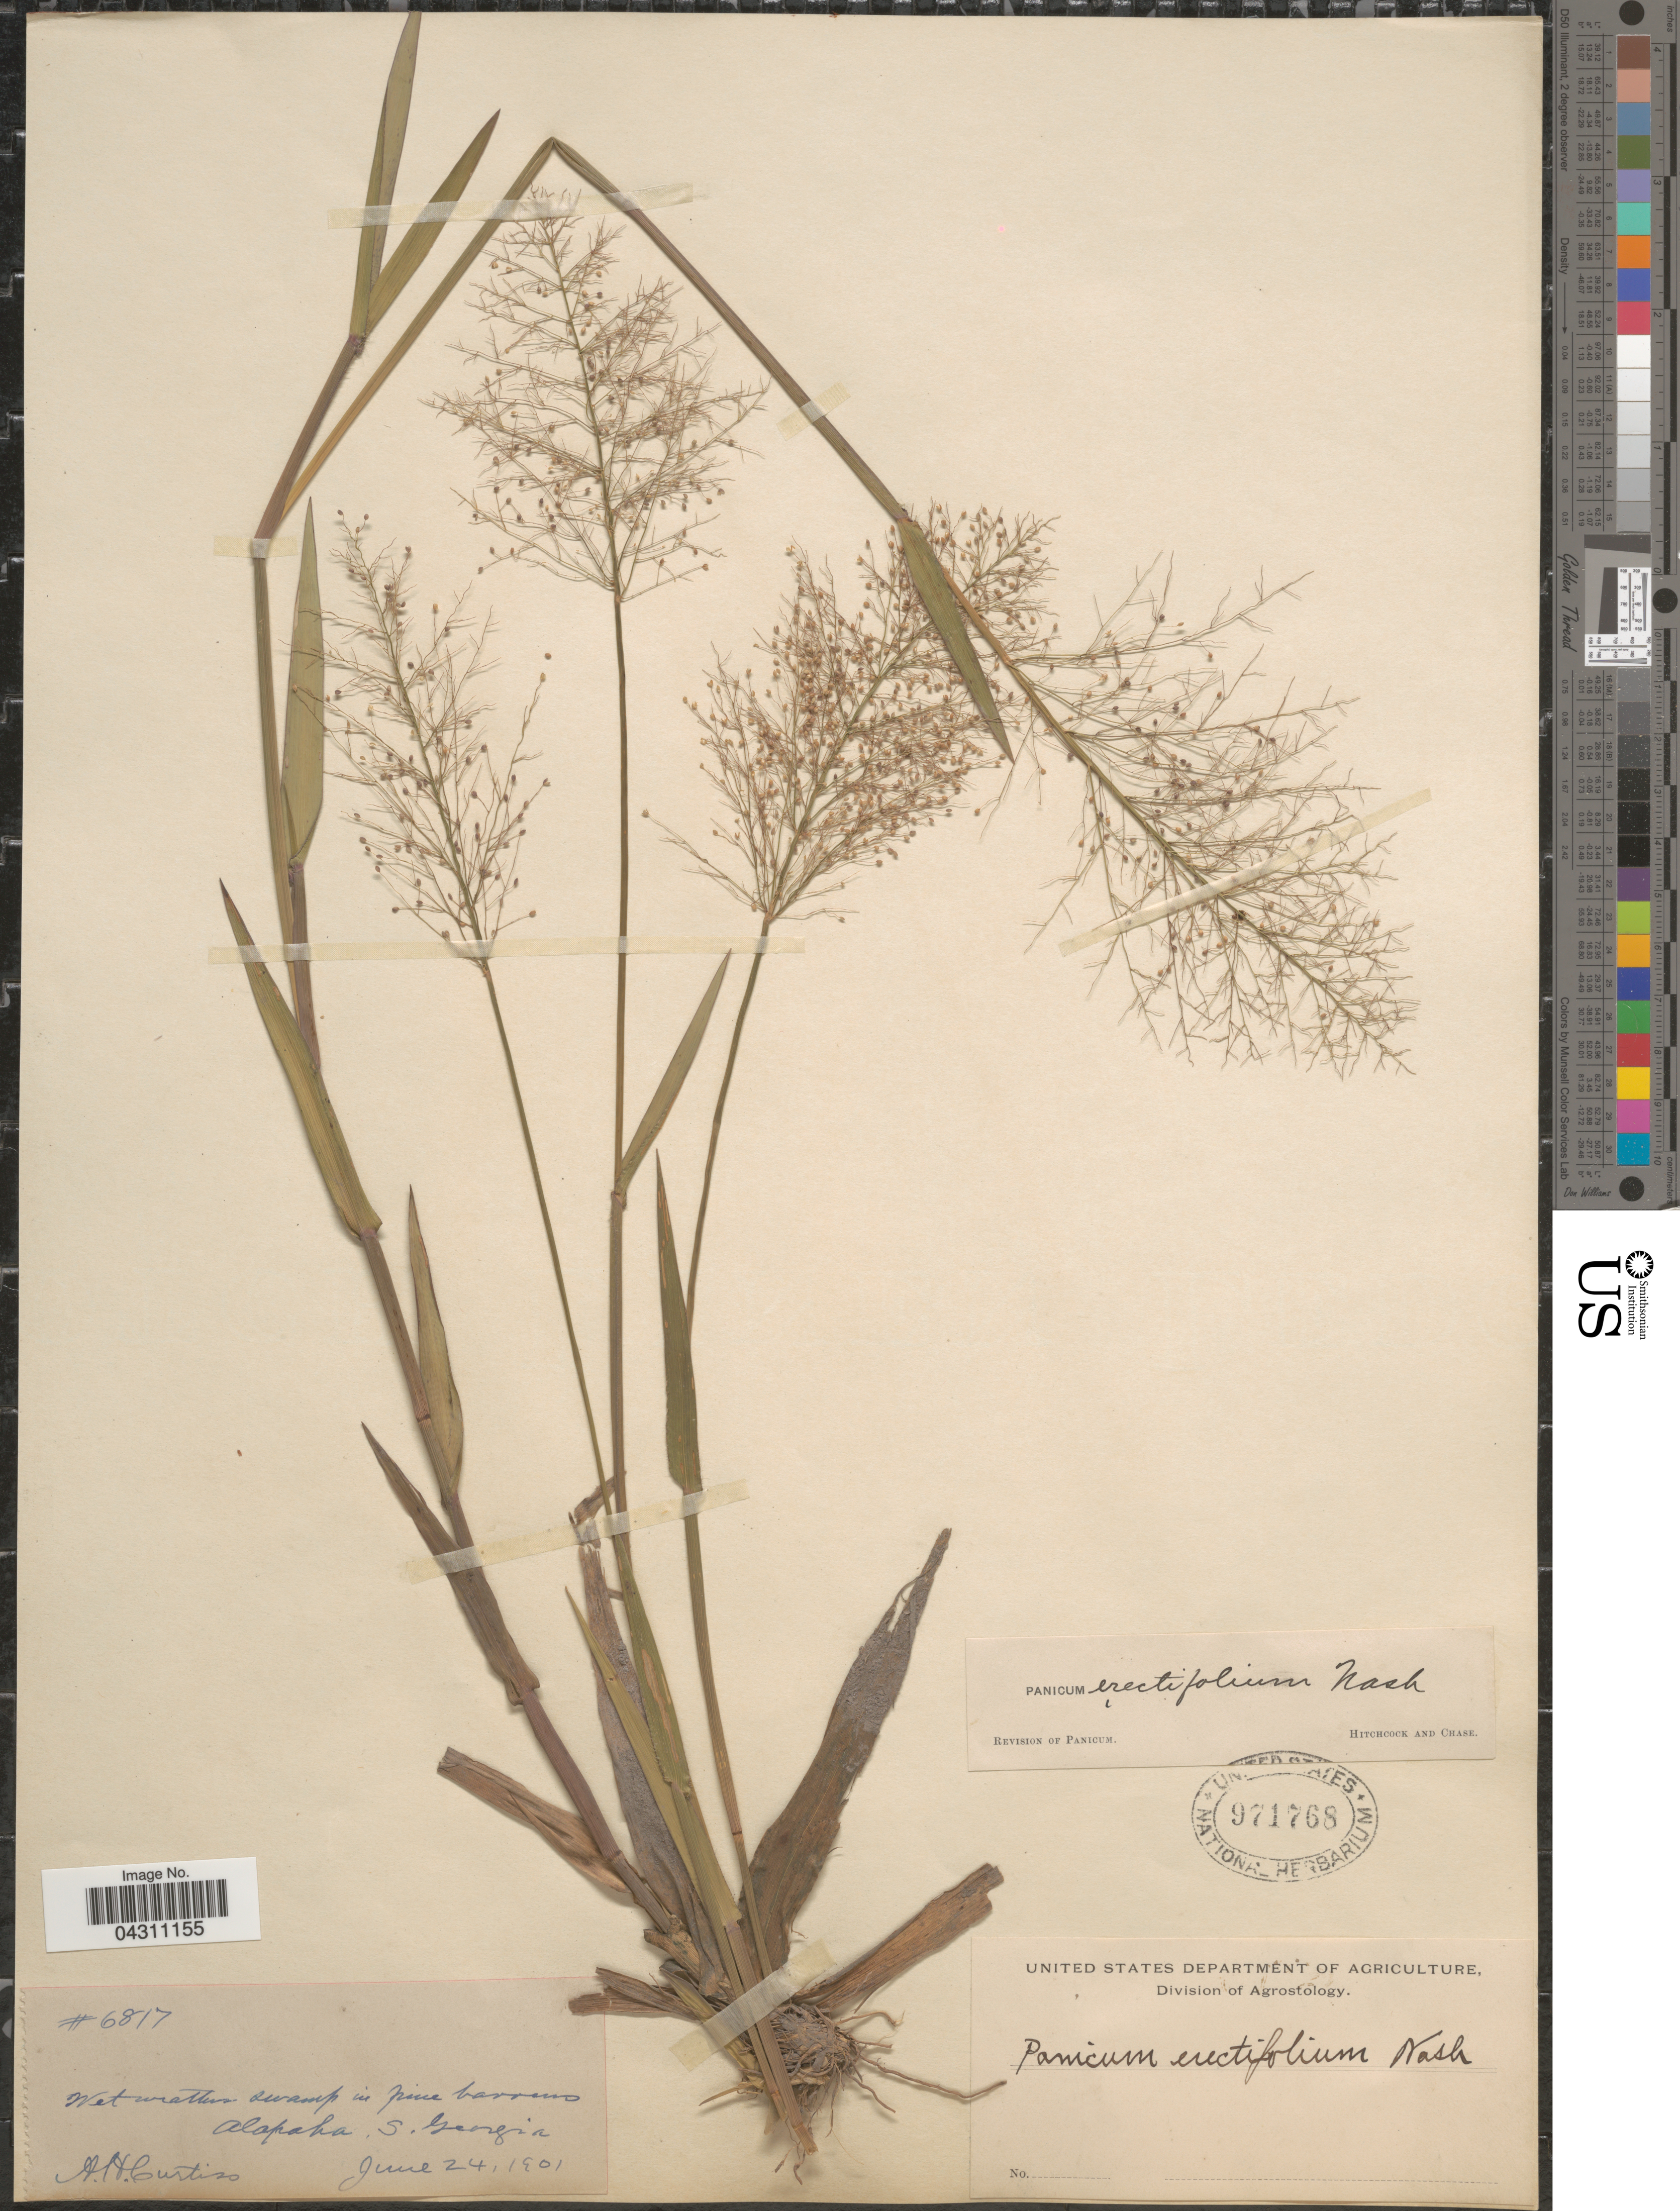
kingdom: Plantae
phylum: Tracheophyta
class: Liliopsida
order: Poales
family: Poaceae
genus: Dichanthelium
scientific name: Dichanthelium sphaerocarpon var. floridanum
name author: (Vasey) Davidse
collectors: A. H. Curtiss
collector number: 6817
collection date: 1901-06-24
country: United States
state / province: Georgia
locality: In pine barrens Alapaha S. Georgia.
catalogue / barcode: US 971768